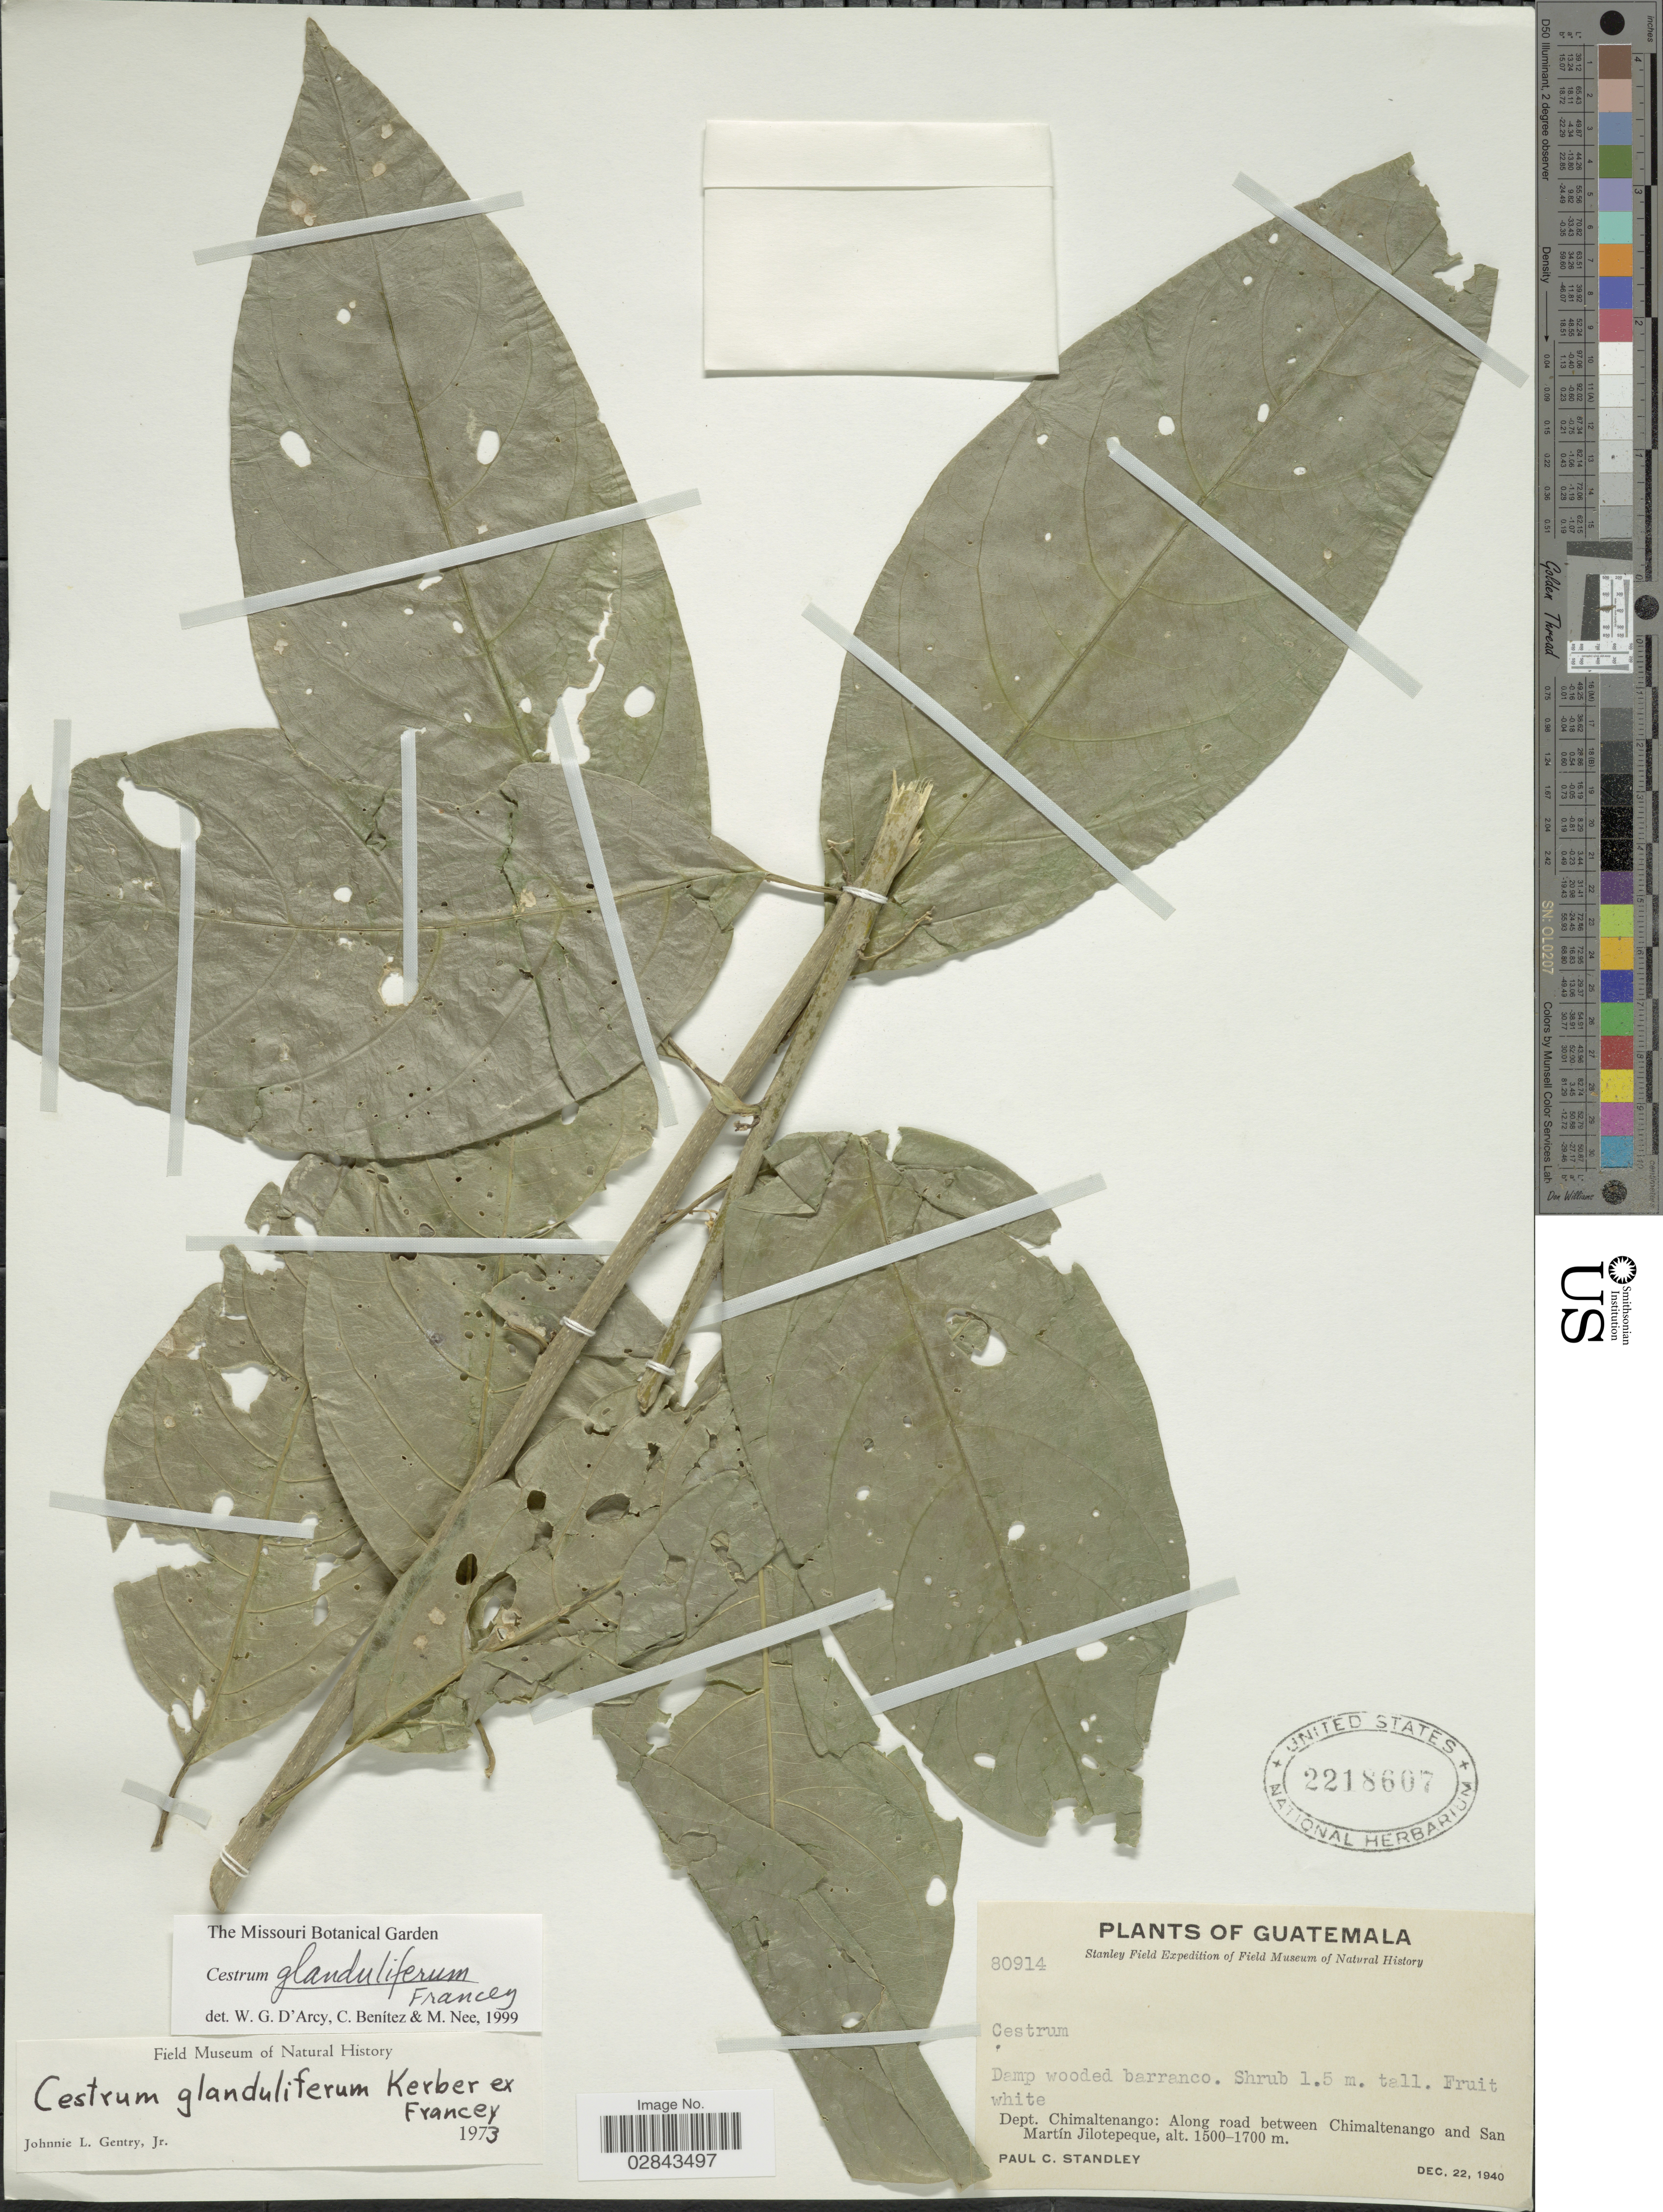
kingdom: Plantae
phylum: Tracheophyta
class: Magnoliopsida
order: Solanales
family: Solanaceae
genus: Cestrum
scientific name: Cestrum glanduliferum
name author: Kerber ex Francey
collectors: P. C. Standley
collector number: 80914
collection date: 1940-12-22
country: Guatemala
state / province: Chimaltenango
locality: Dept. Chimaltenango: Along road between Chimaltenango and San Martín Jilotepeque.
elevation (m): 1500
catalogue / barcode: US 2218607